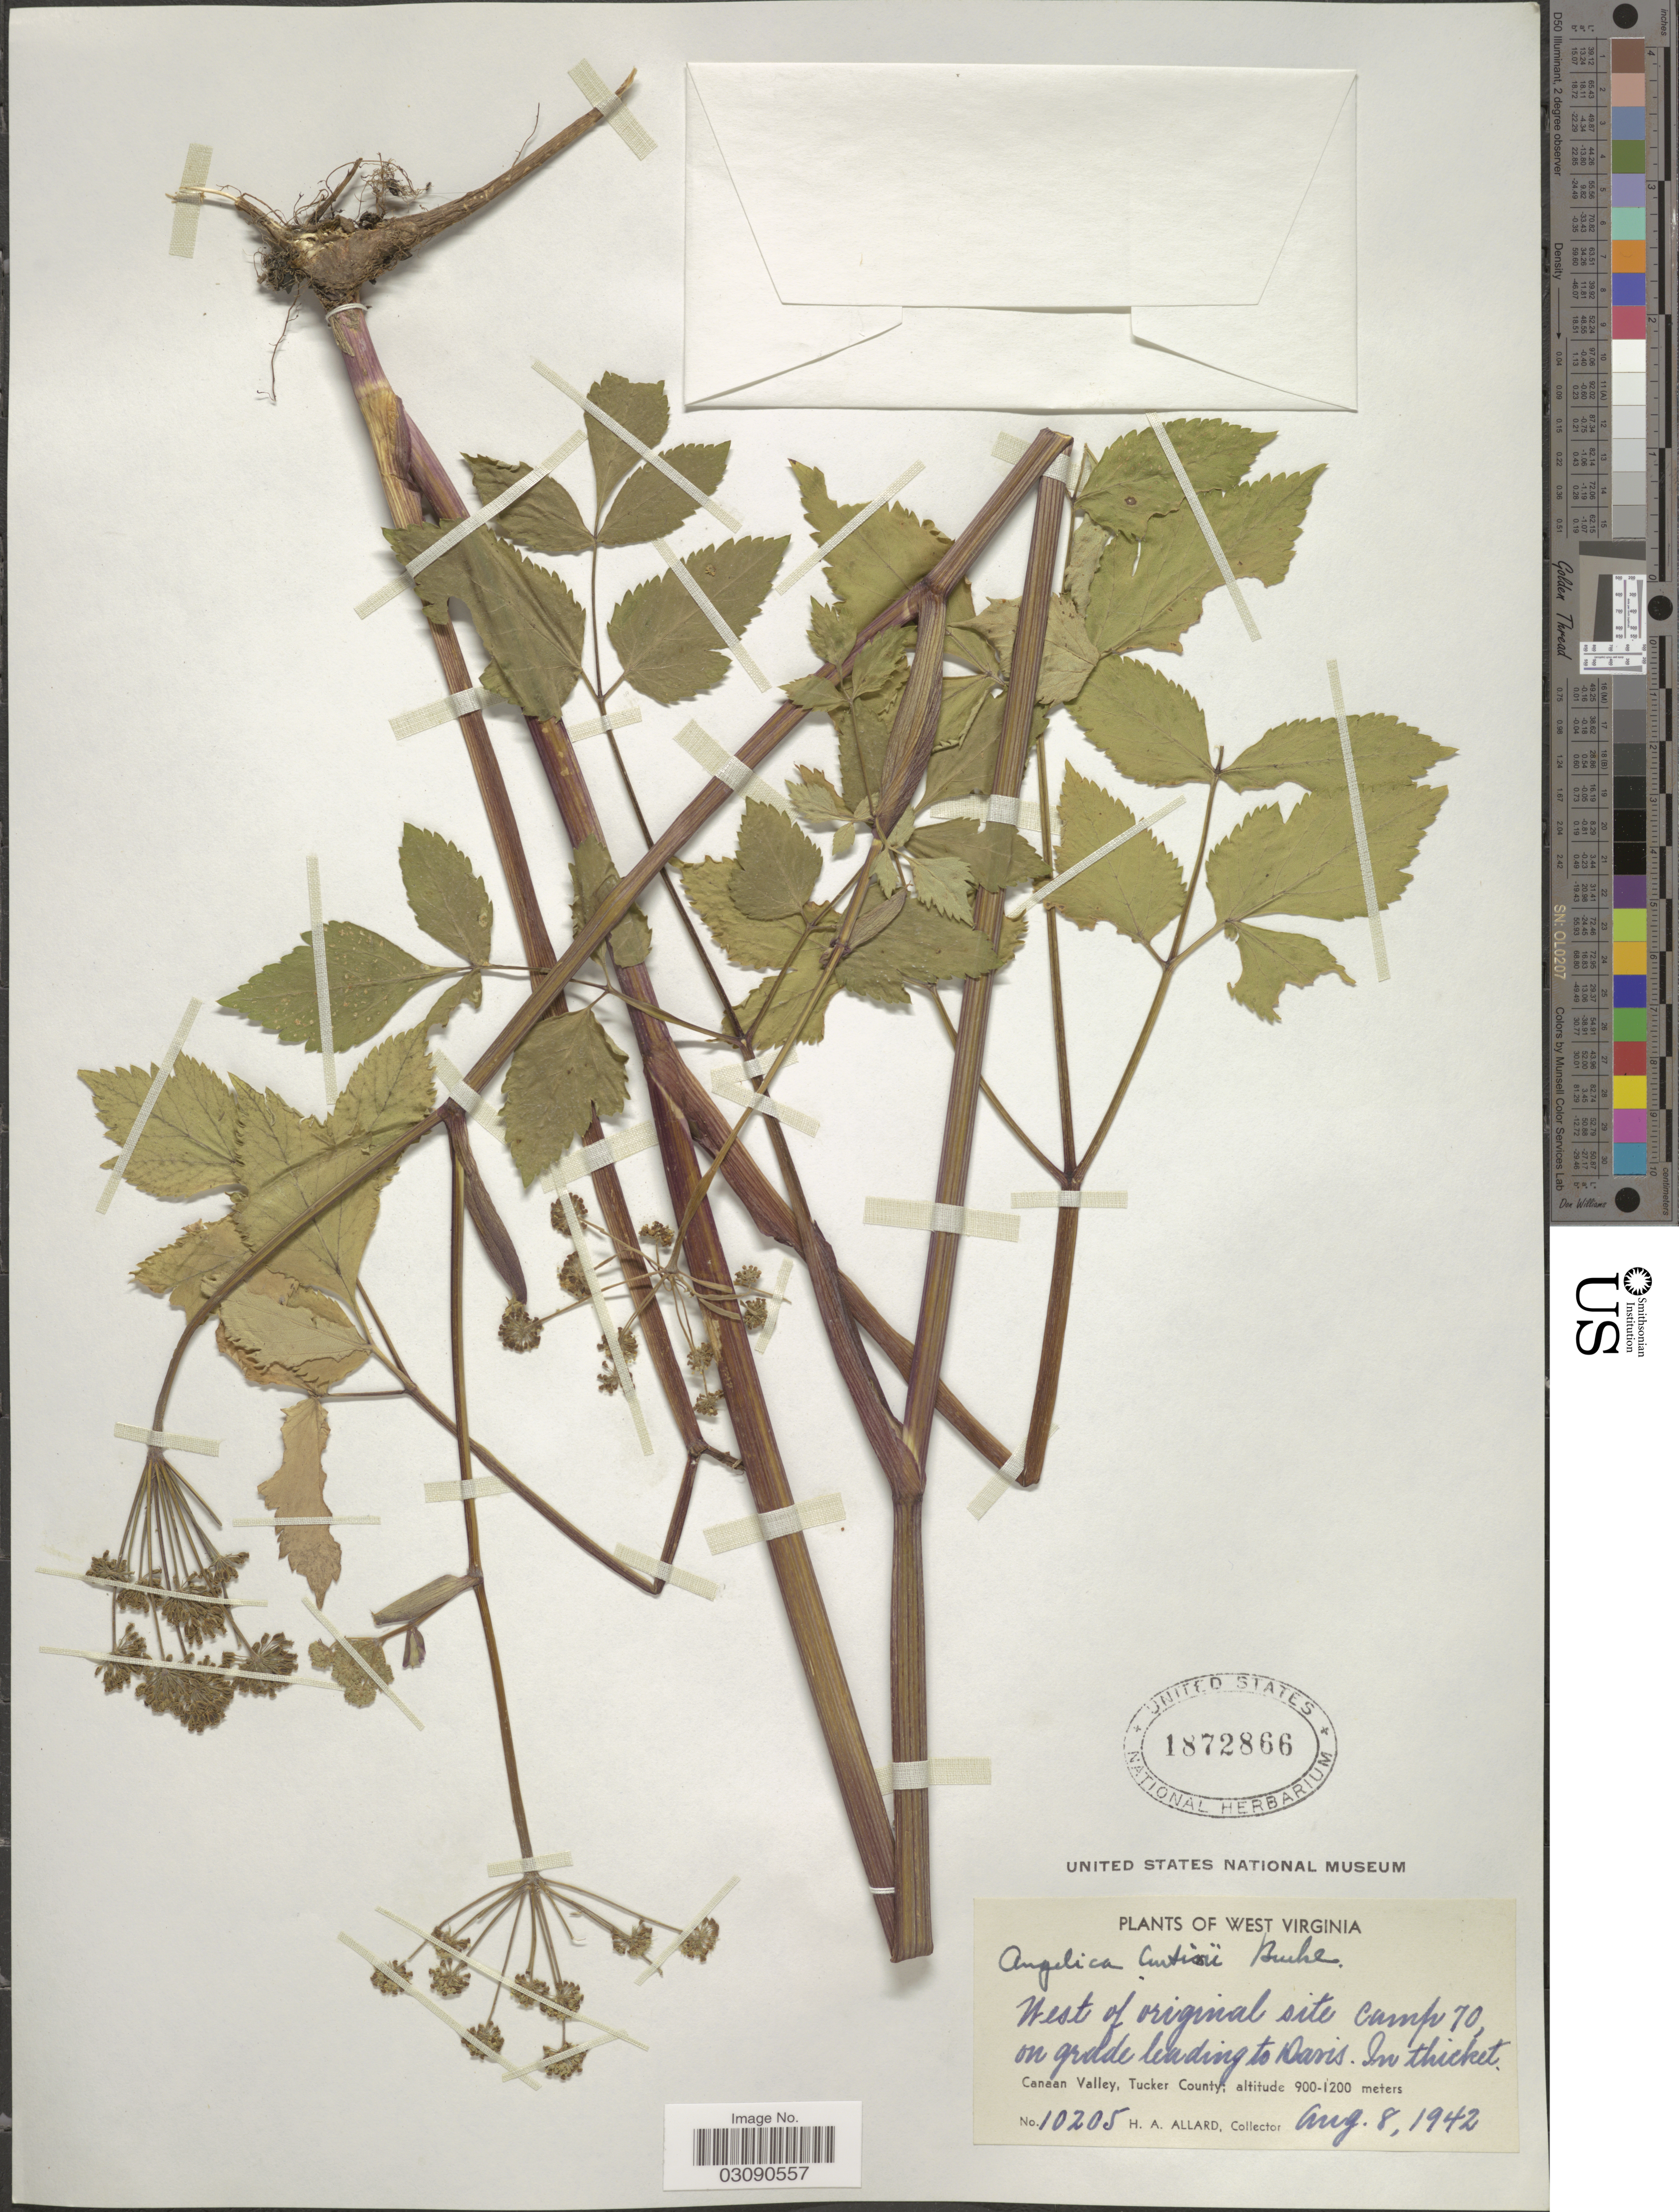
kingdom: Plantae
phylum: Tracheophyta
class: Magnoliopsida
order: Apiales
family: Apiaceae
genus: Angelica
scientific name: Angelica triquinata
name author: Michx.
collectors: H. A. Allard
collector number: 10205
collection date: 1942-08-08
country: United States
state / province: West Virginia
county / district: Tucker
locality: West of iriginal site camp 70 on grade leading to Davis. Canaan Valley, Tucker County.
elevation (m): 900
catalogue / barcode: US 1872866